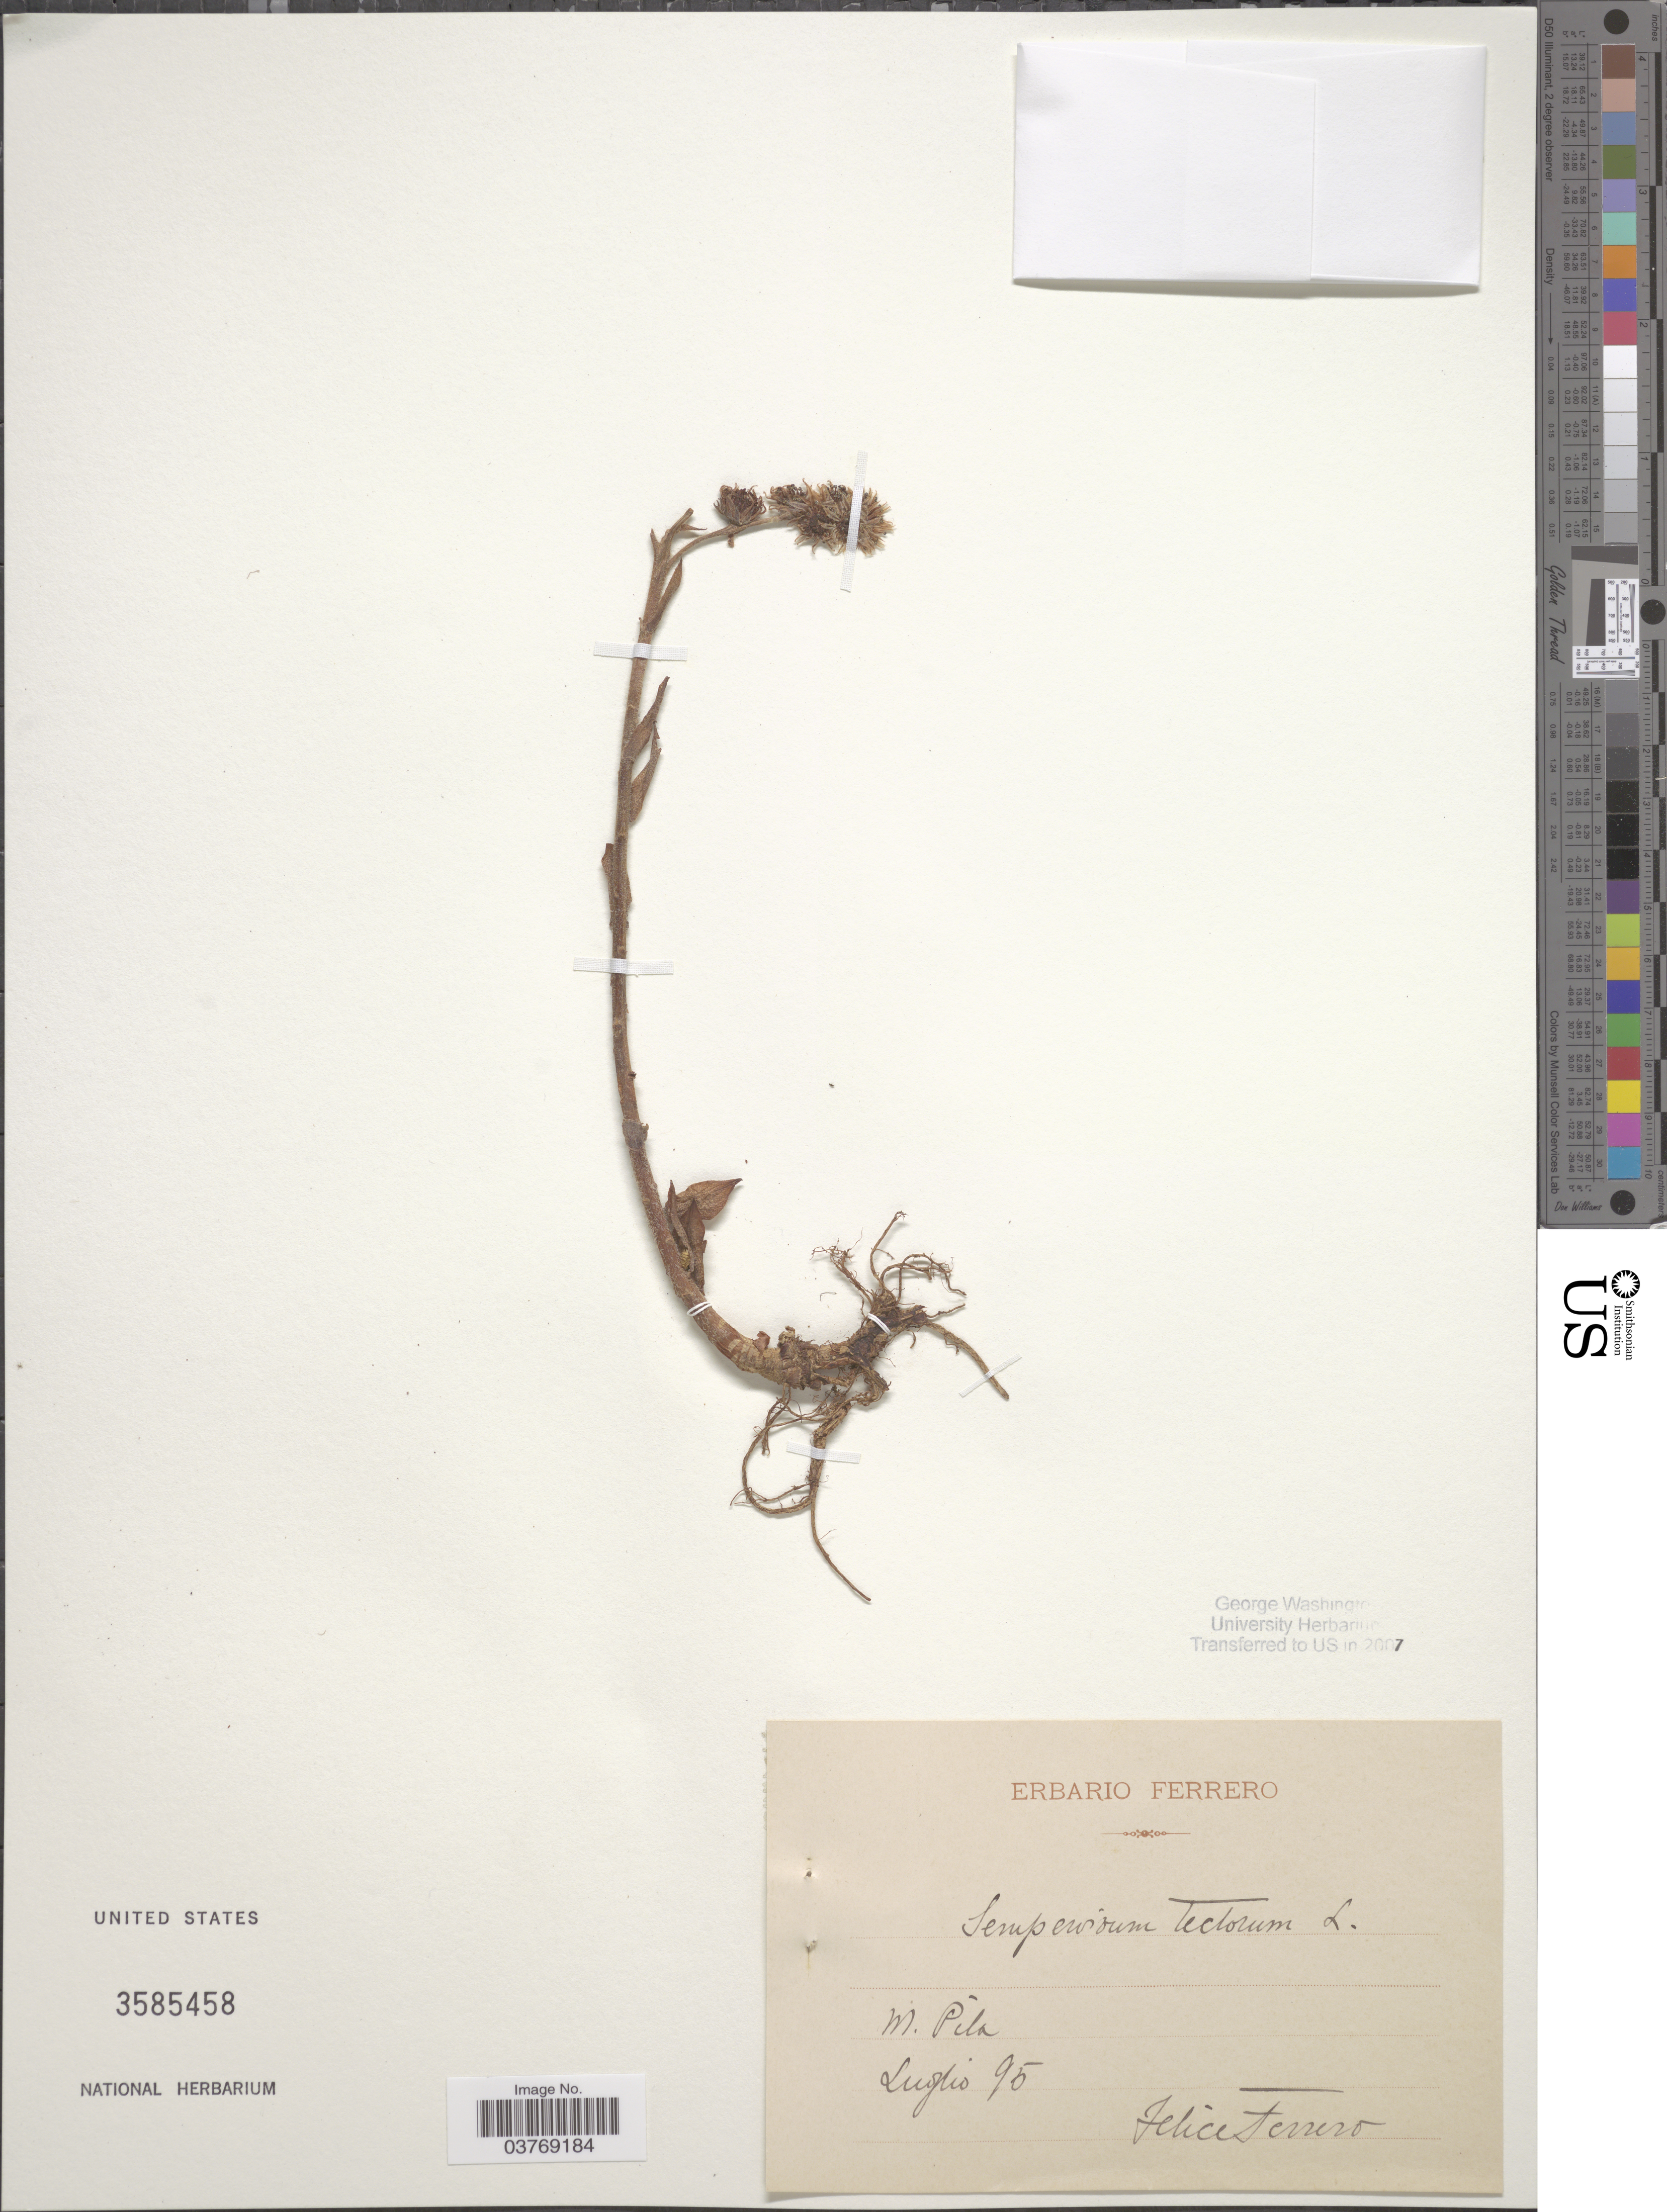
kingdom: Plantae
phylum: Tracheophyta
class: Magnoliopsida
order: Saxifragales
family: Crassulaceae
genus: Sempervivum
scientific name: Sempervivum tectorum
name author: L.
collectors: F. Ferrero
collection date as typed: Transcribed d/m/y: /7/95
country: Italy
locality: M. Pila.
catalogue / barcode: US 3585458